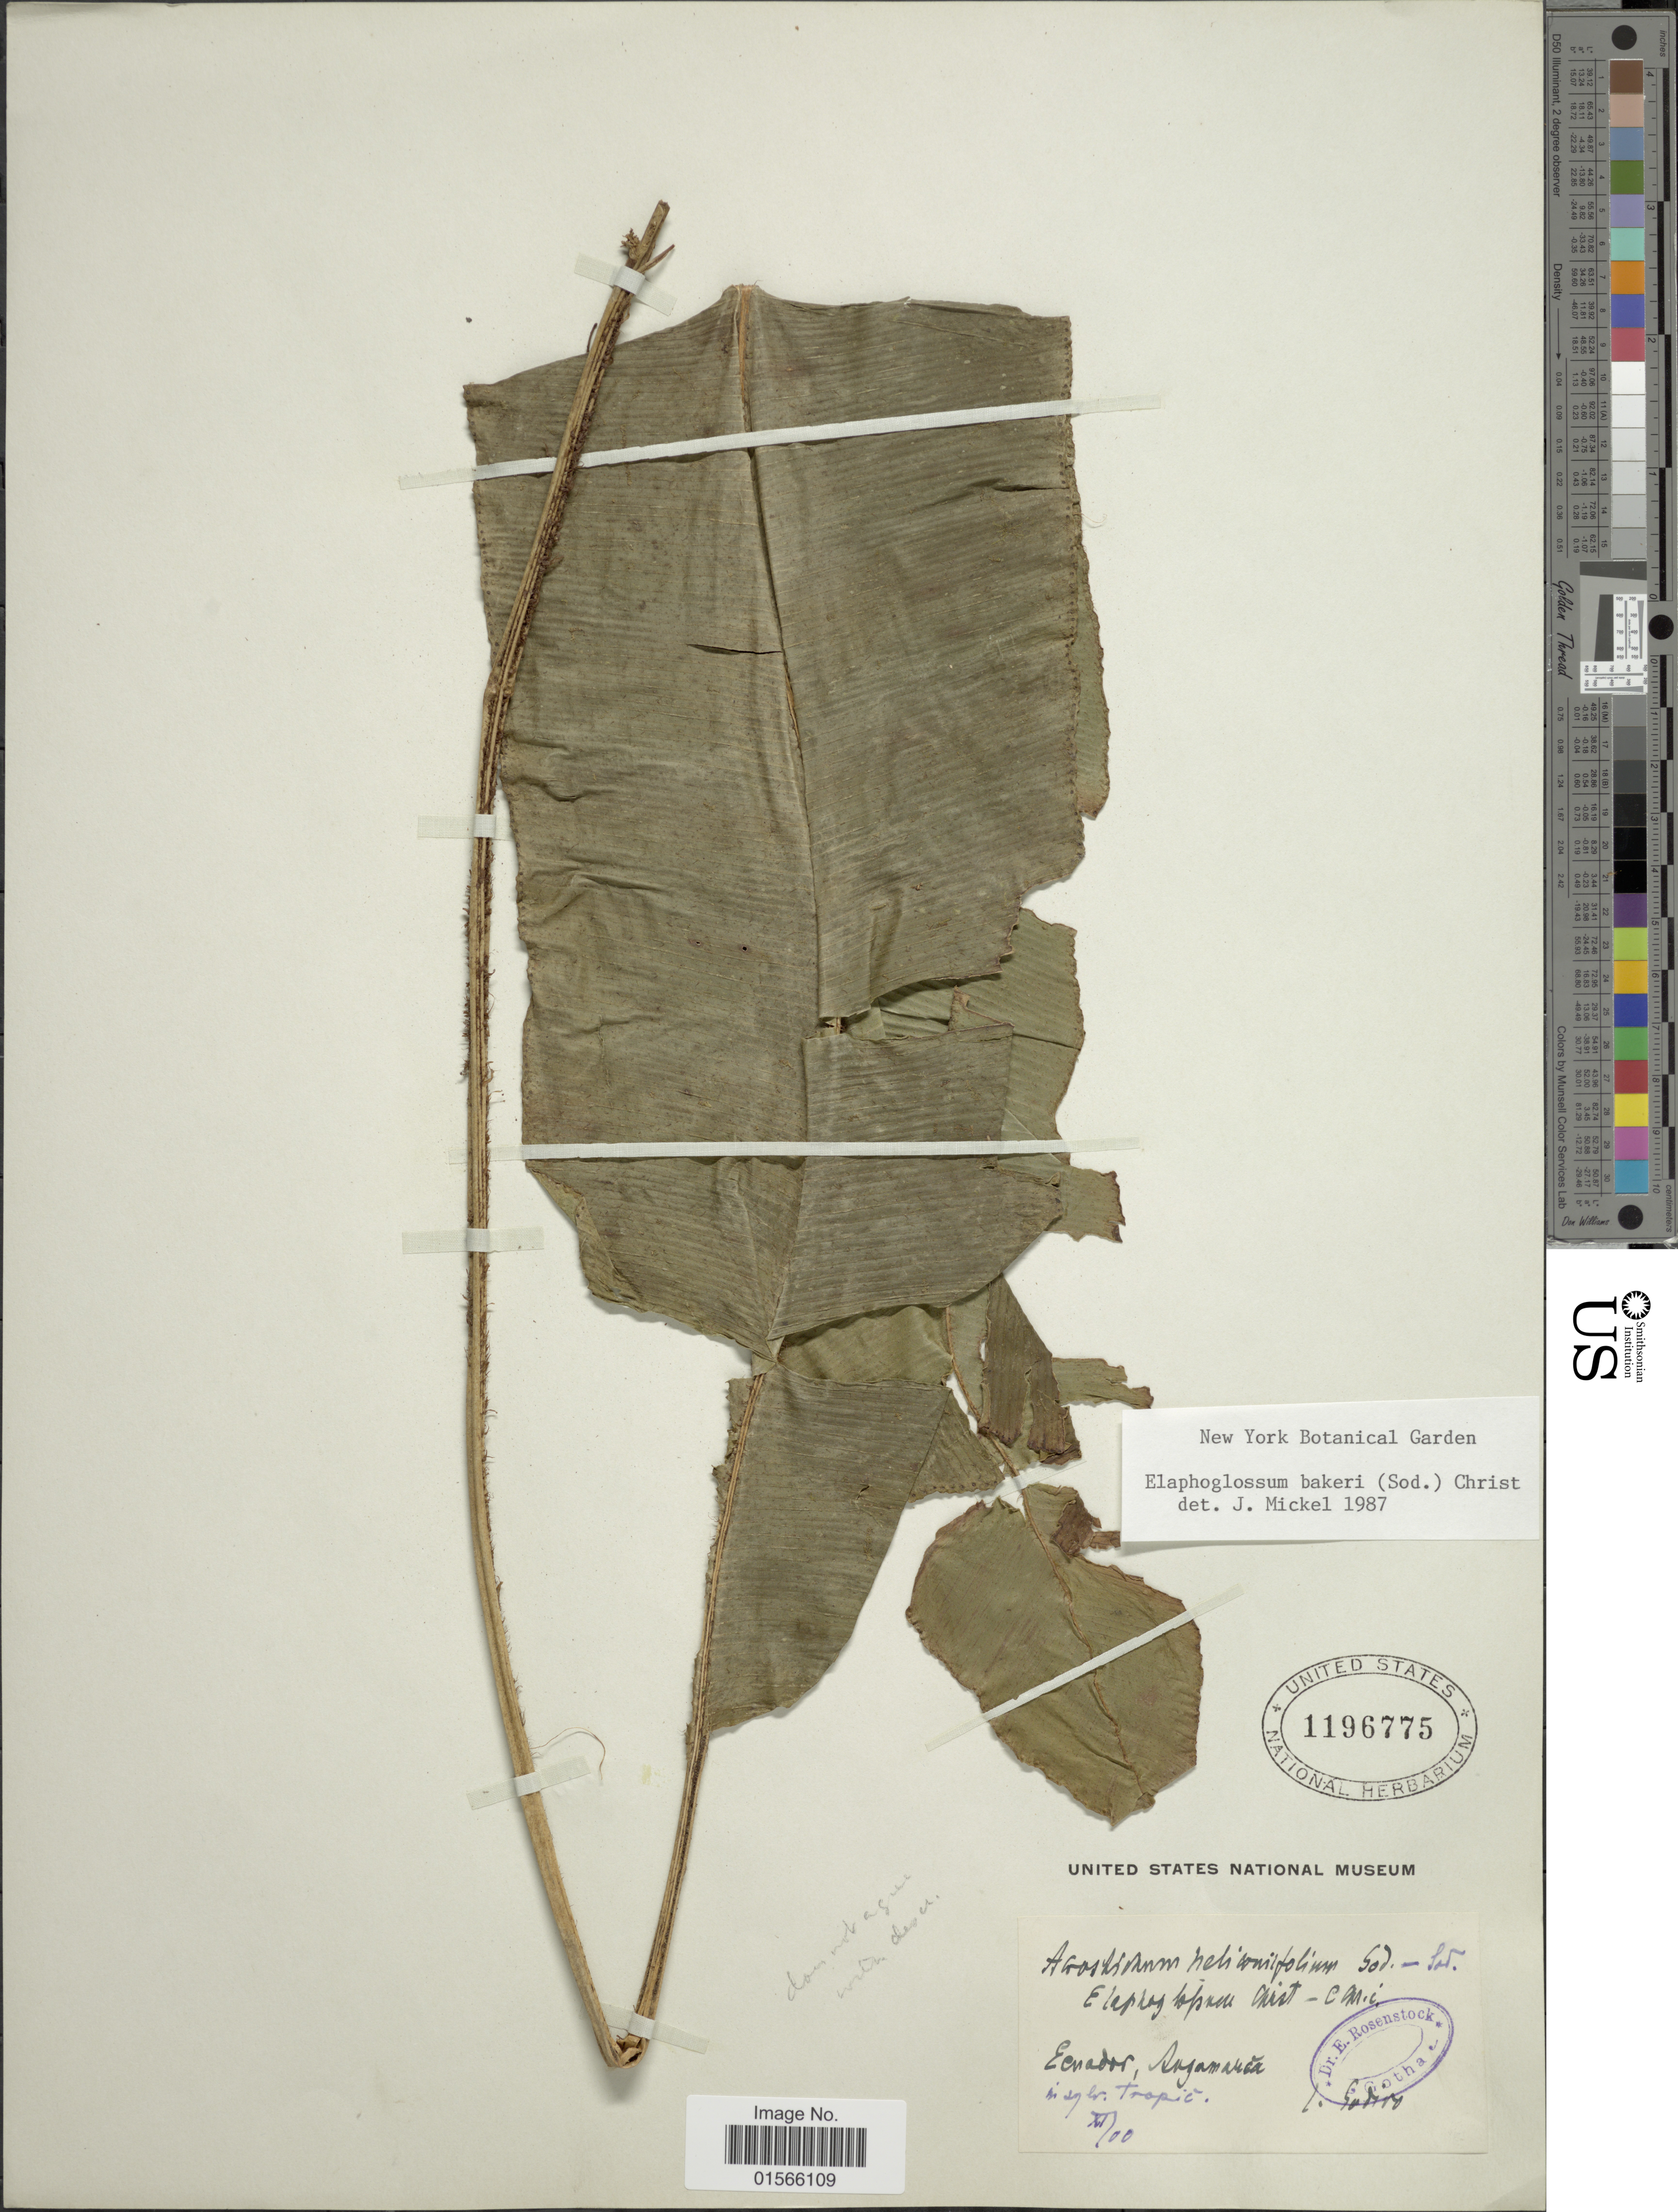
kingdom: Plantae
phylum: Tracheophyta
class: Polypodiopsida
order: Polypodiales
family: Dryopteridaceae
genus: Elaphoglossum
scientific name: Elaphoglossum bakeri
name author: (Sodiro) Christ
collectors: A. Sodiro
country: Ecuador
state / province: Cotopaxi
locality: Angamarca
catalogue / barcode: US 1196775